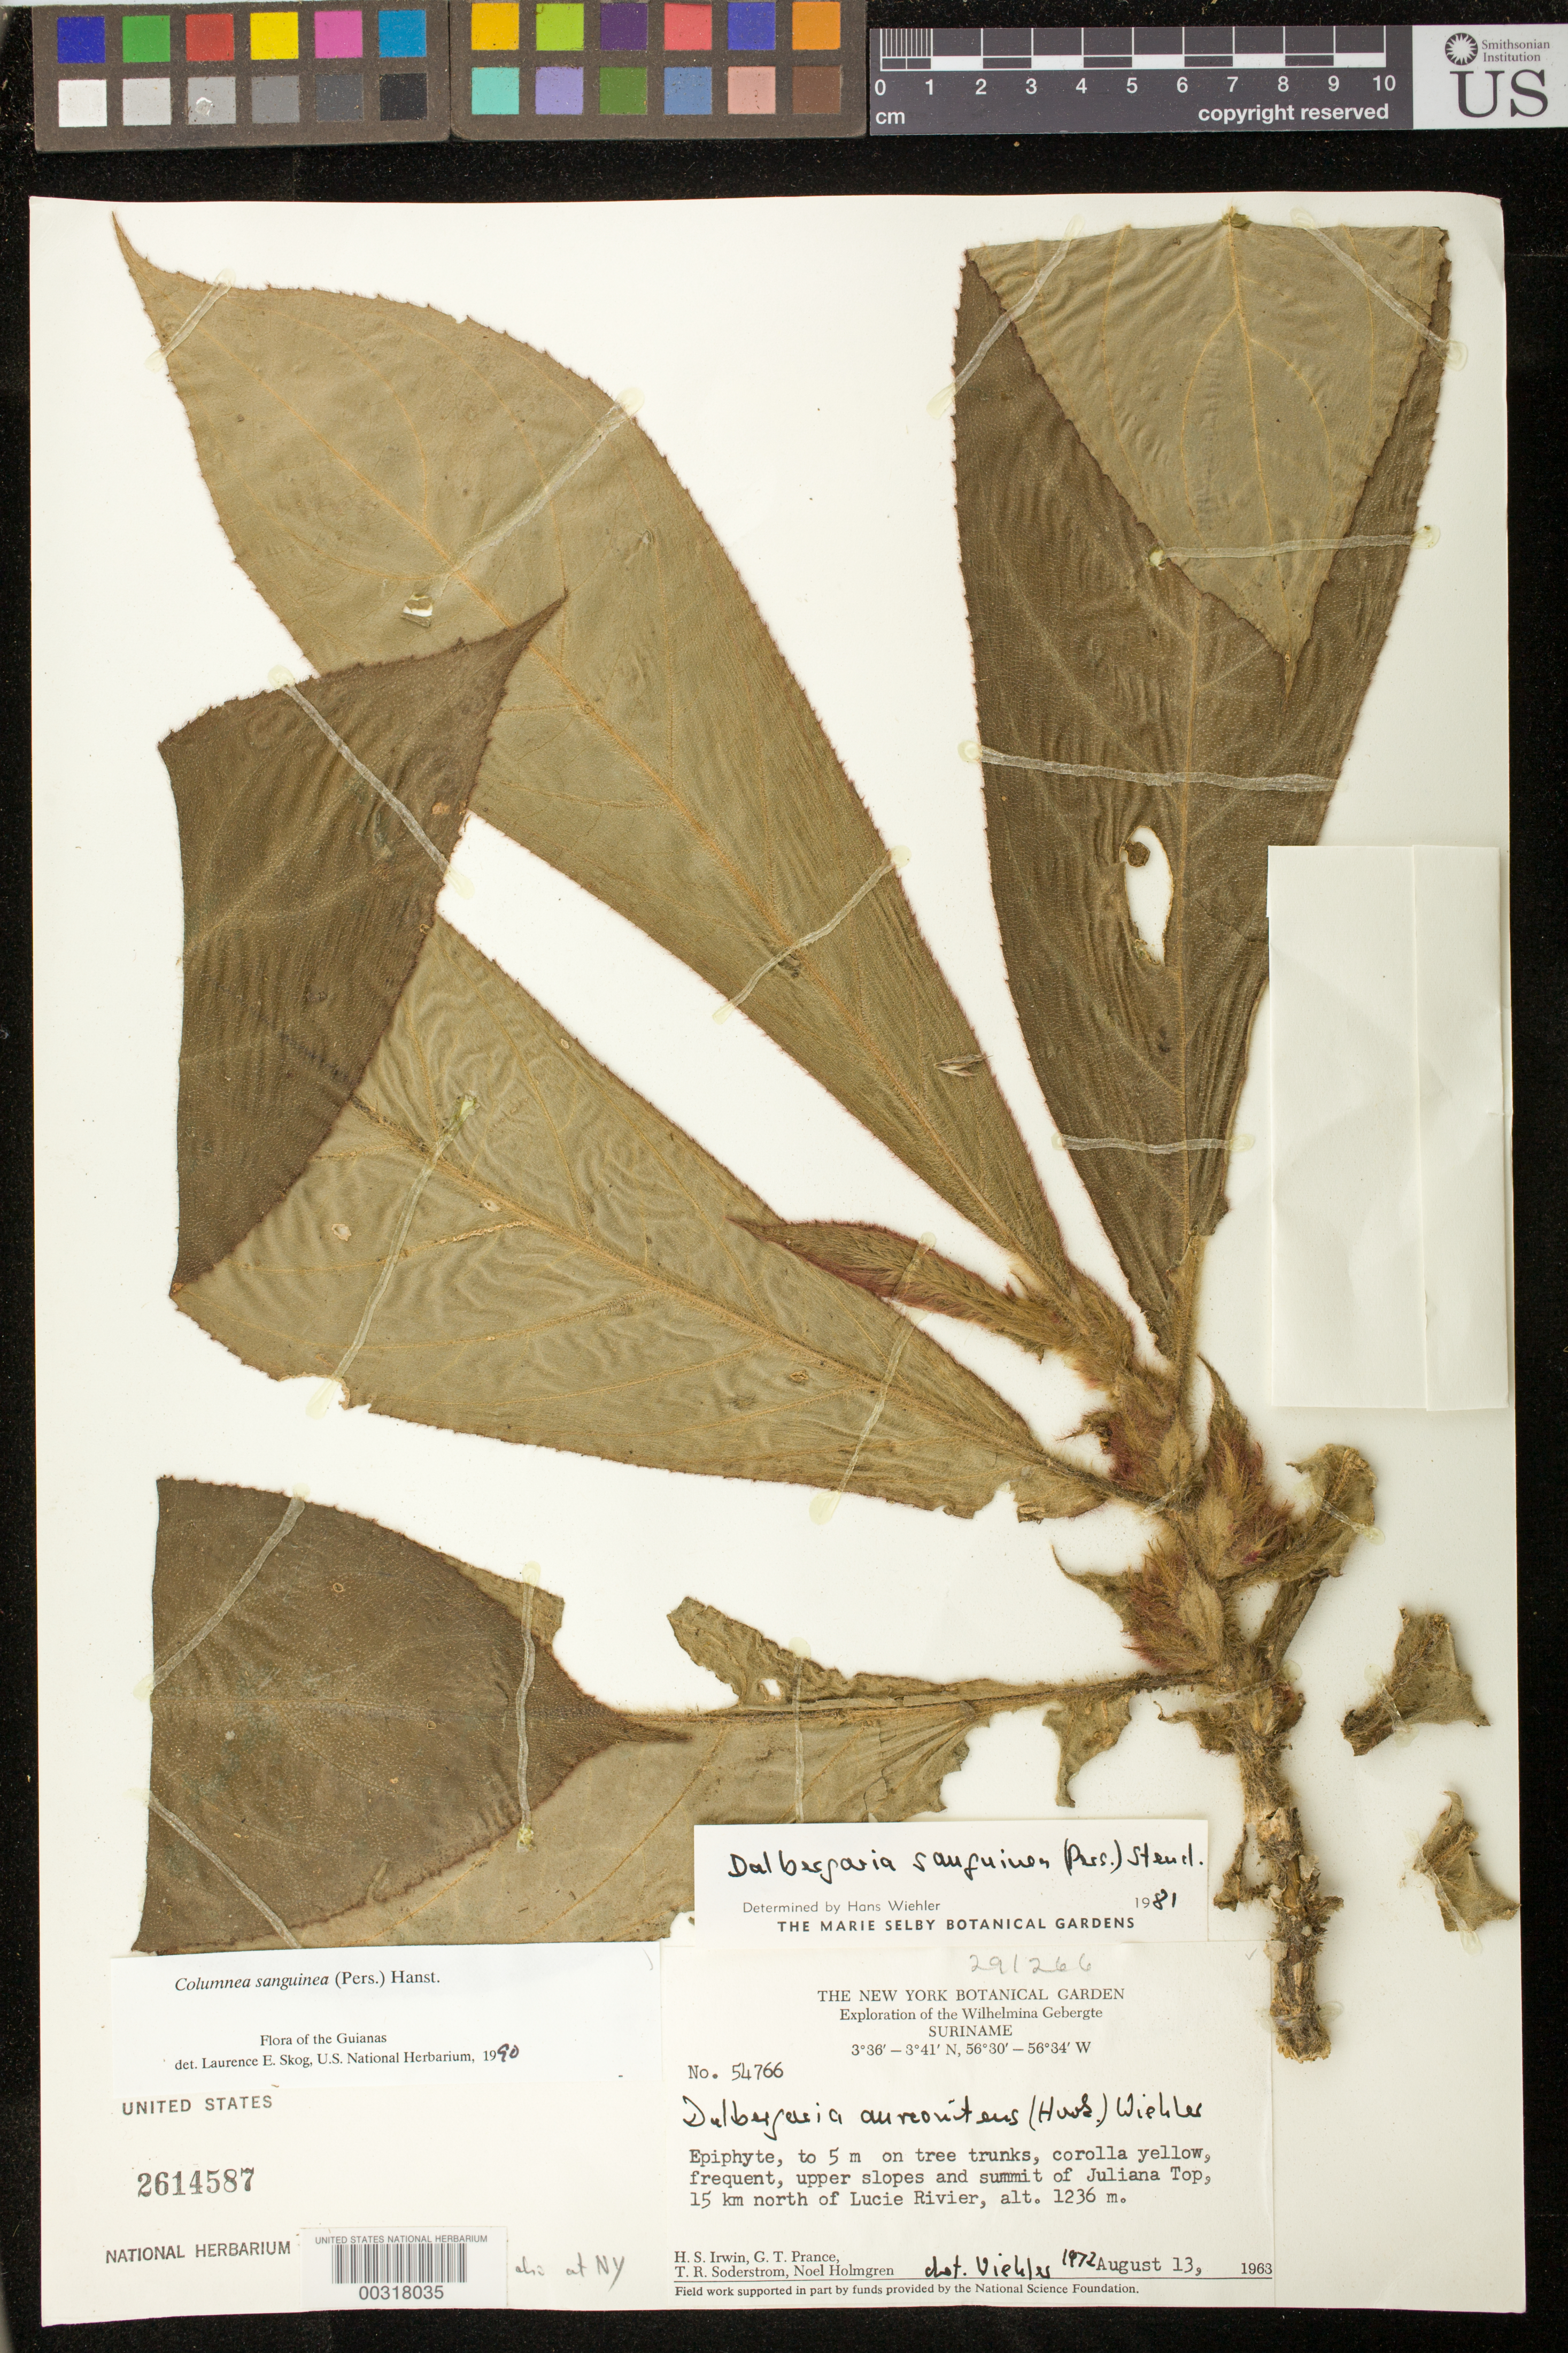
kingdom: Plantae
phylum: Tracheophyta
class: Magnoliopsida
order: Lamiales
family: Gesneriaceae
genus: Columnea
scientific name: Columnea sanguinea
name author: (Pers.) Hanst.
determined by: Skog, Laurence E.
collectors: H. Irwin, G. T. Prance, T. R. Soderstrom & N. H. Holmgren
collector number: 54766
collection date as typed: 13 Aug 1963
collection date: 1963-08-13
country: Suriname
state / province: Sipaliwini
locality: Wilhelmina Gebergte, Juliana Top, 15 km N of Lucie Rivier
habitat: Upper slopes and summit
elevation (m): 1236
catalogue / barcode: US 2614587